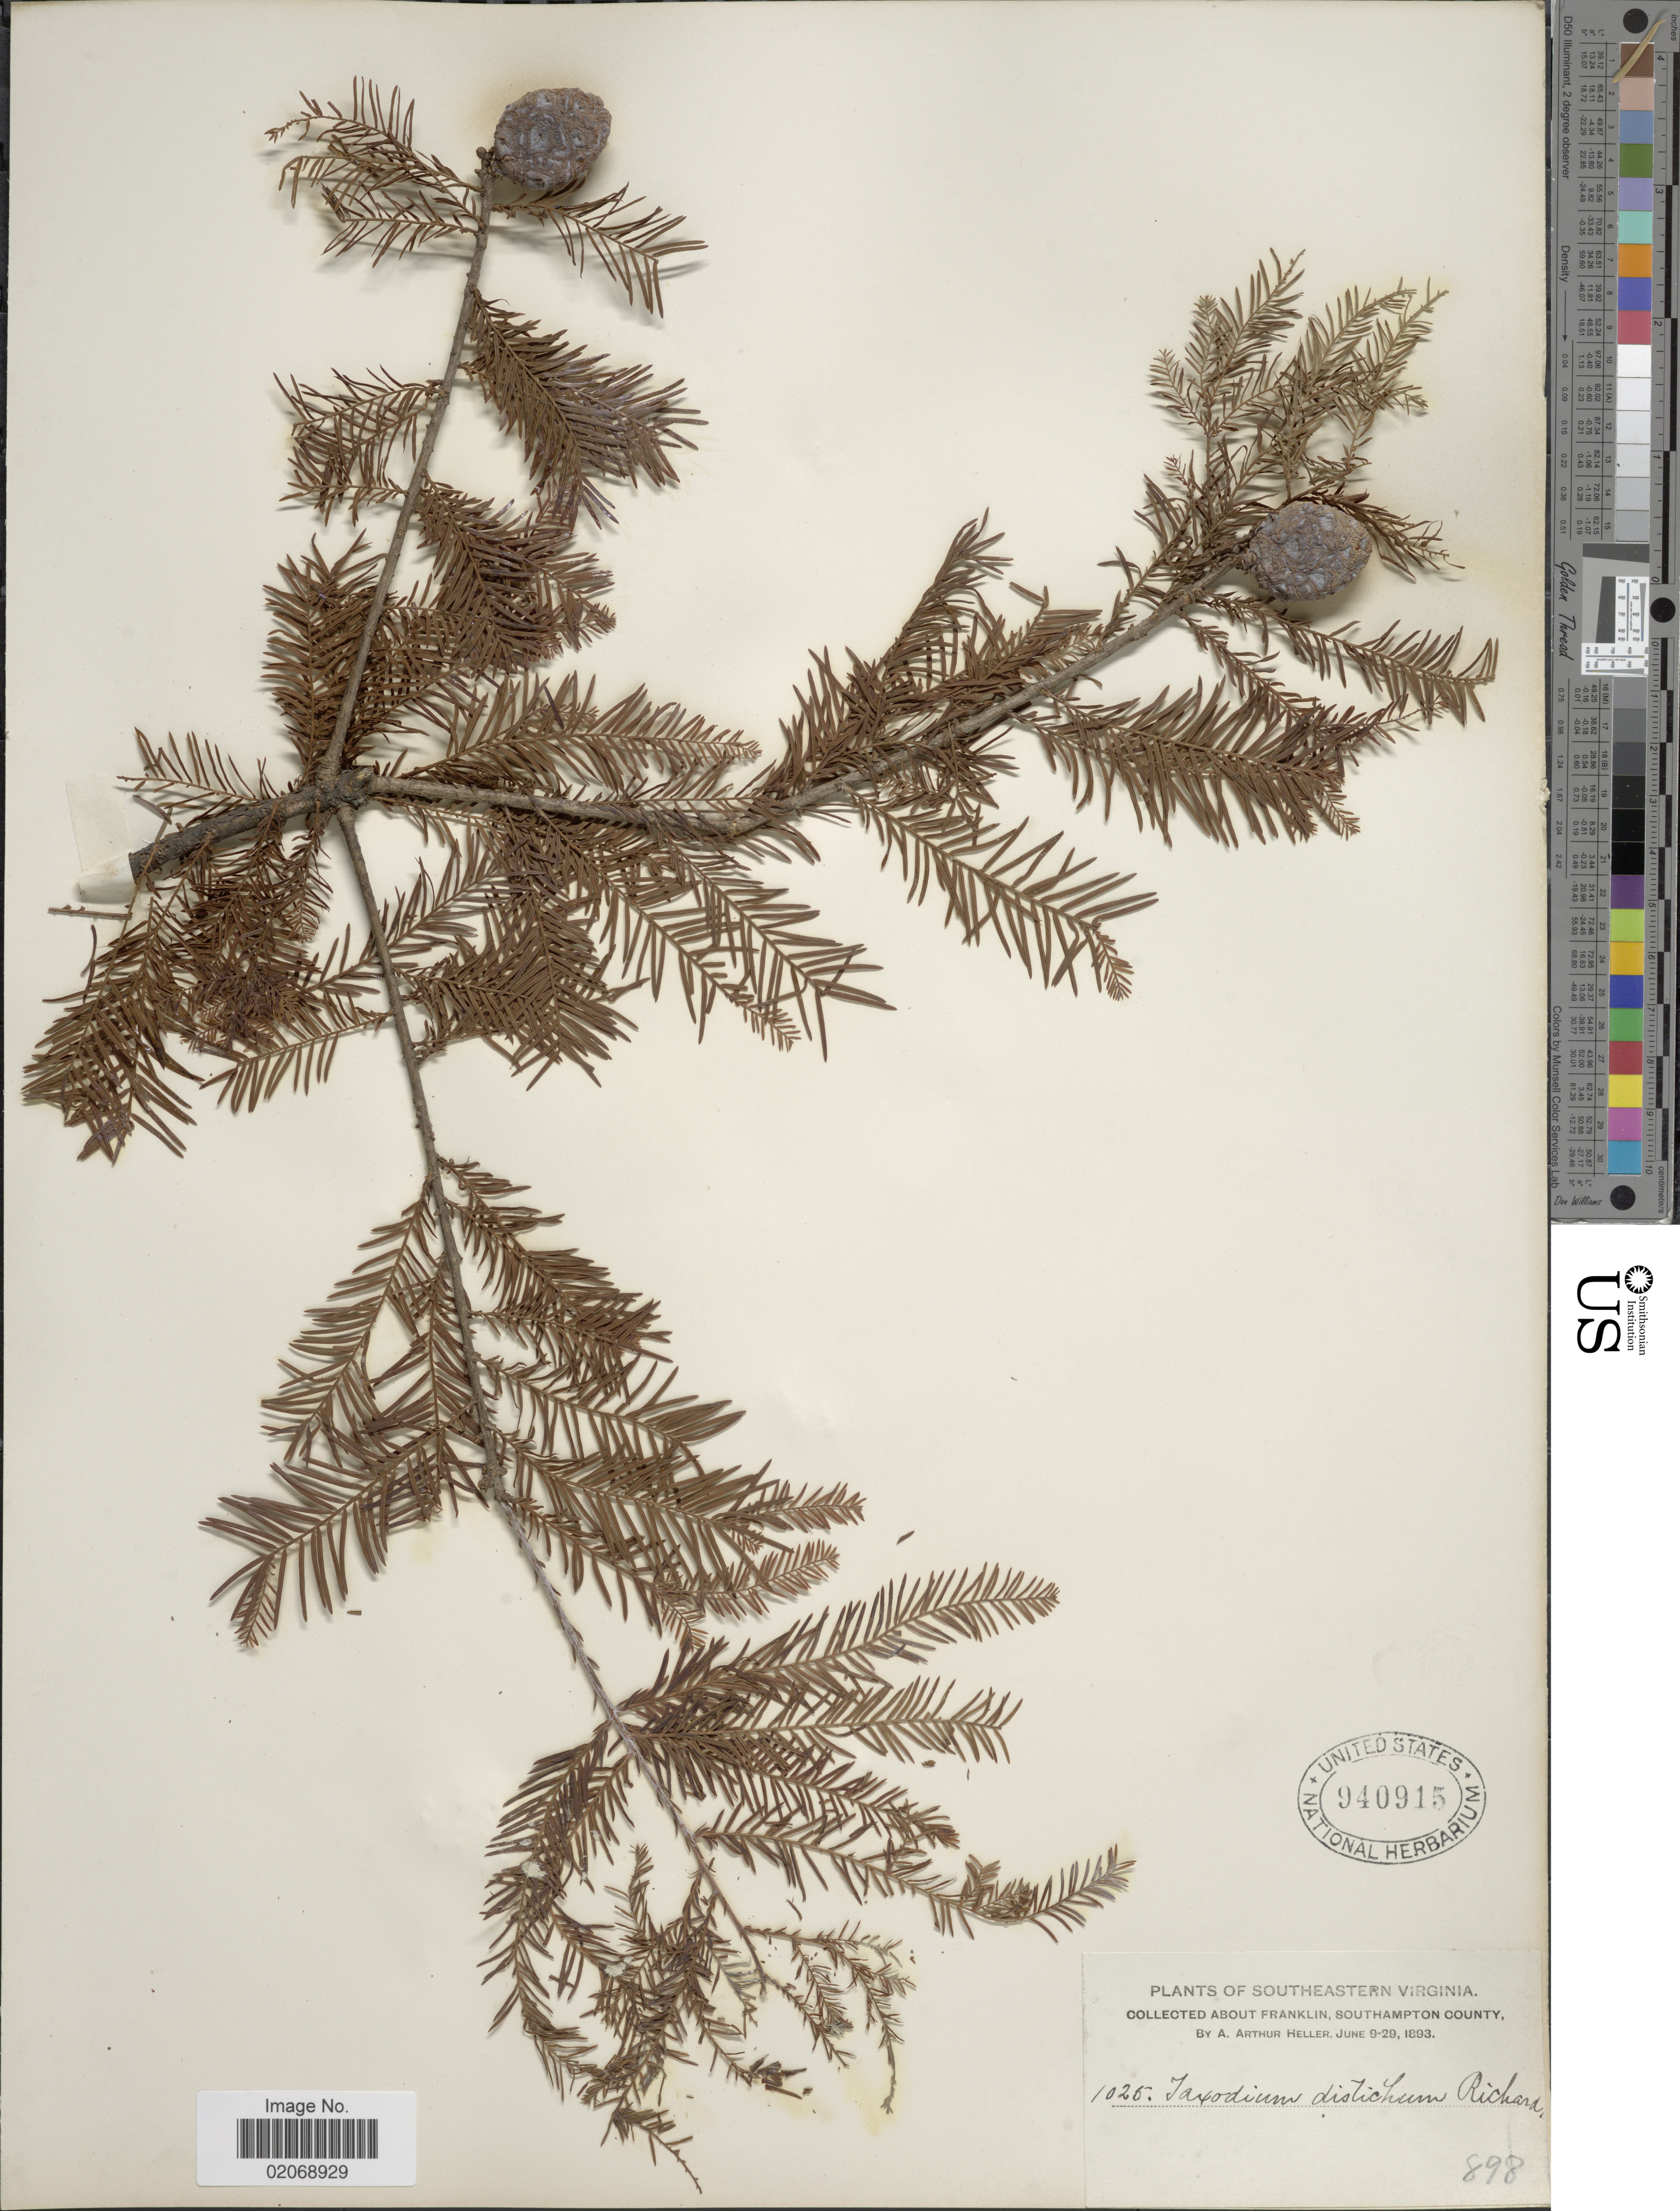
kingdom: Plantae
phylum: Tracheophyta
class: Pinopsida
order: Pinales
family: Cupressaceae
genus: Taxodium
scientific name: Taxodium distichum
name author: (L.) Rich.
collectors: A. A. Heller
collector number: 1025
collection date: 1893-06-09/1893-06-29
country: United States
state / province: Virginia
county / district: Southampton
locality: Souhteastern Virginia, About Franklin.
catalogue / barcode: US 940915